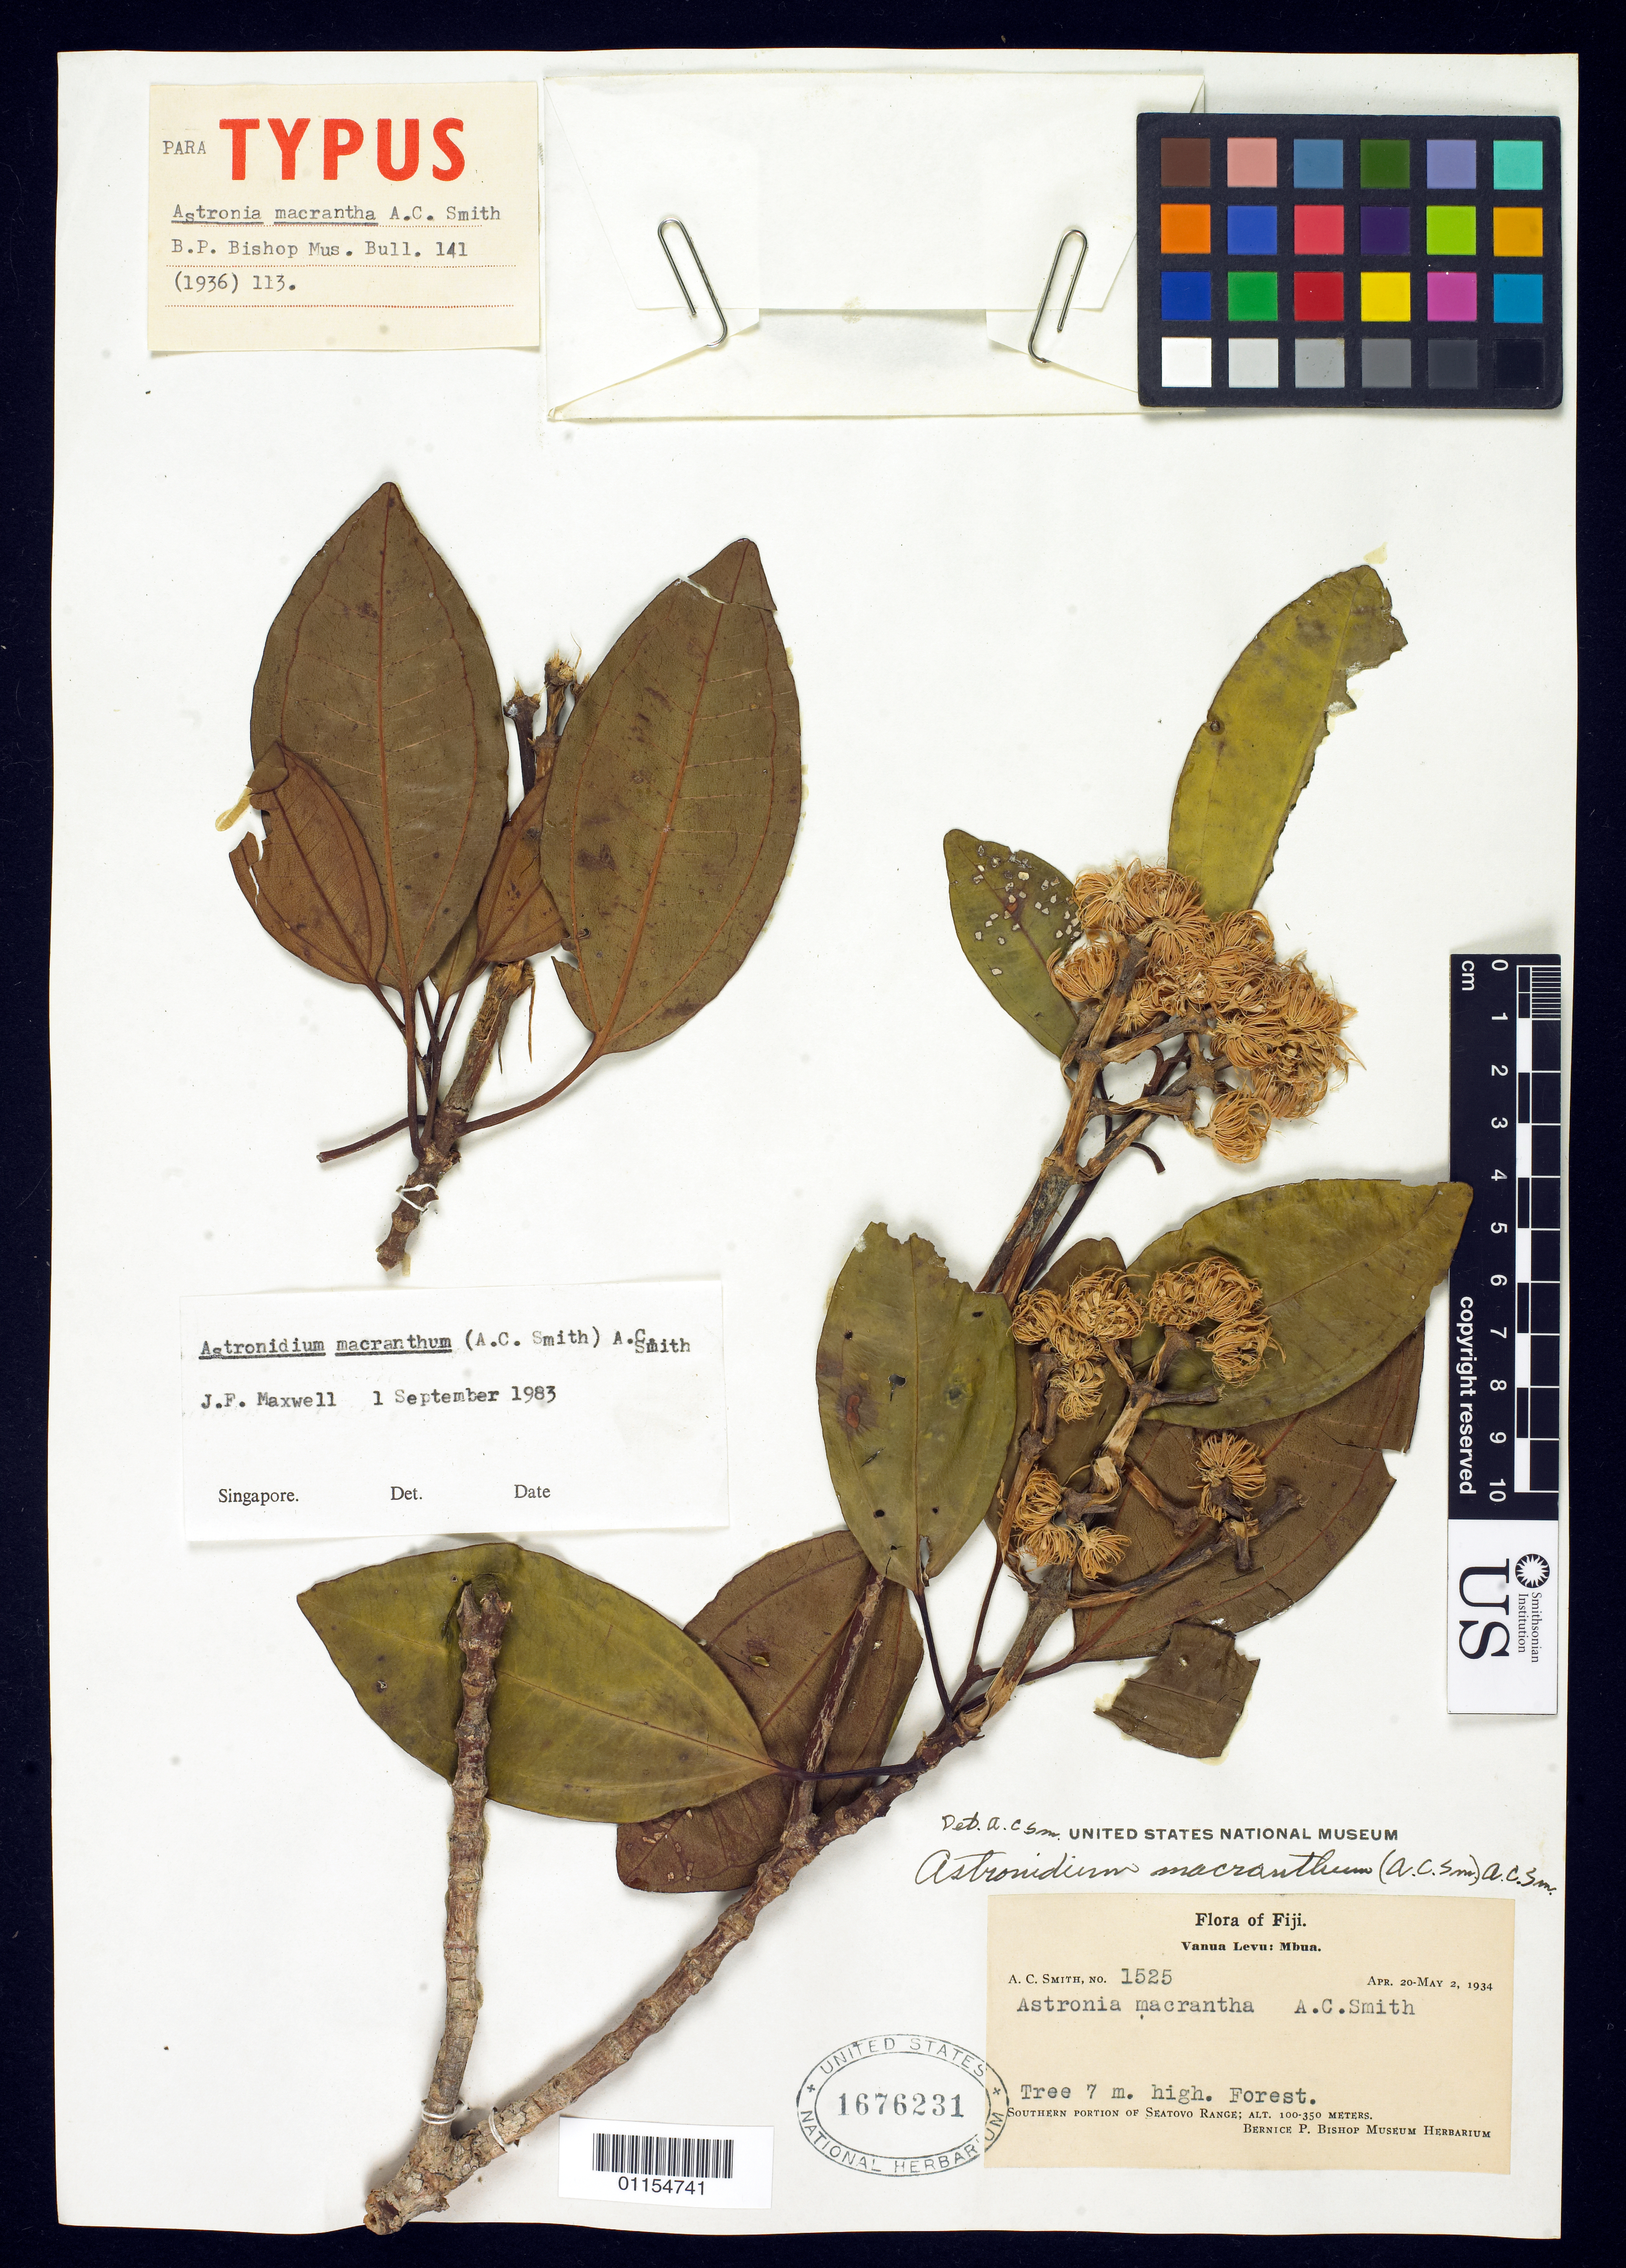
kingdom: Plantae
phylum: Tracheophyta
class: Magnoliopsida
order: Myrtales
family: Melastomataceae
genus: Astronidium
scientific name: Astronidium macranthum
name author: (A.C. Sm.) A.C. Sm.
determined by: Smith, A. C.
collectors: A. C. Smith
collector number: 1525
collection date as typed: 20 Apr 1934 to 02 May 1934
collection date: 1934-04-20/1934-05-02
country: Fiji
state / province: Northern Division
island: Vanua Levu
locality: Mbua. s portion of seatovo range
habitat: Forest.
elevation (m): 100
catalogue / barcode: US 1676231